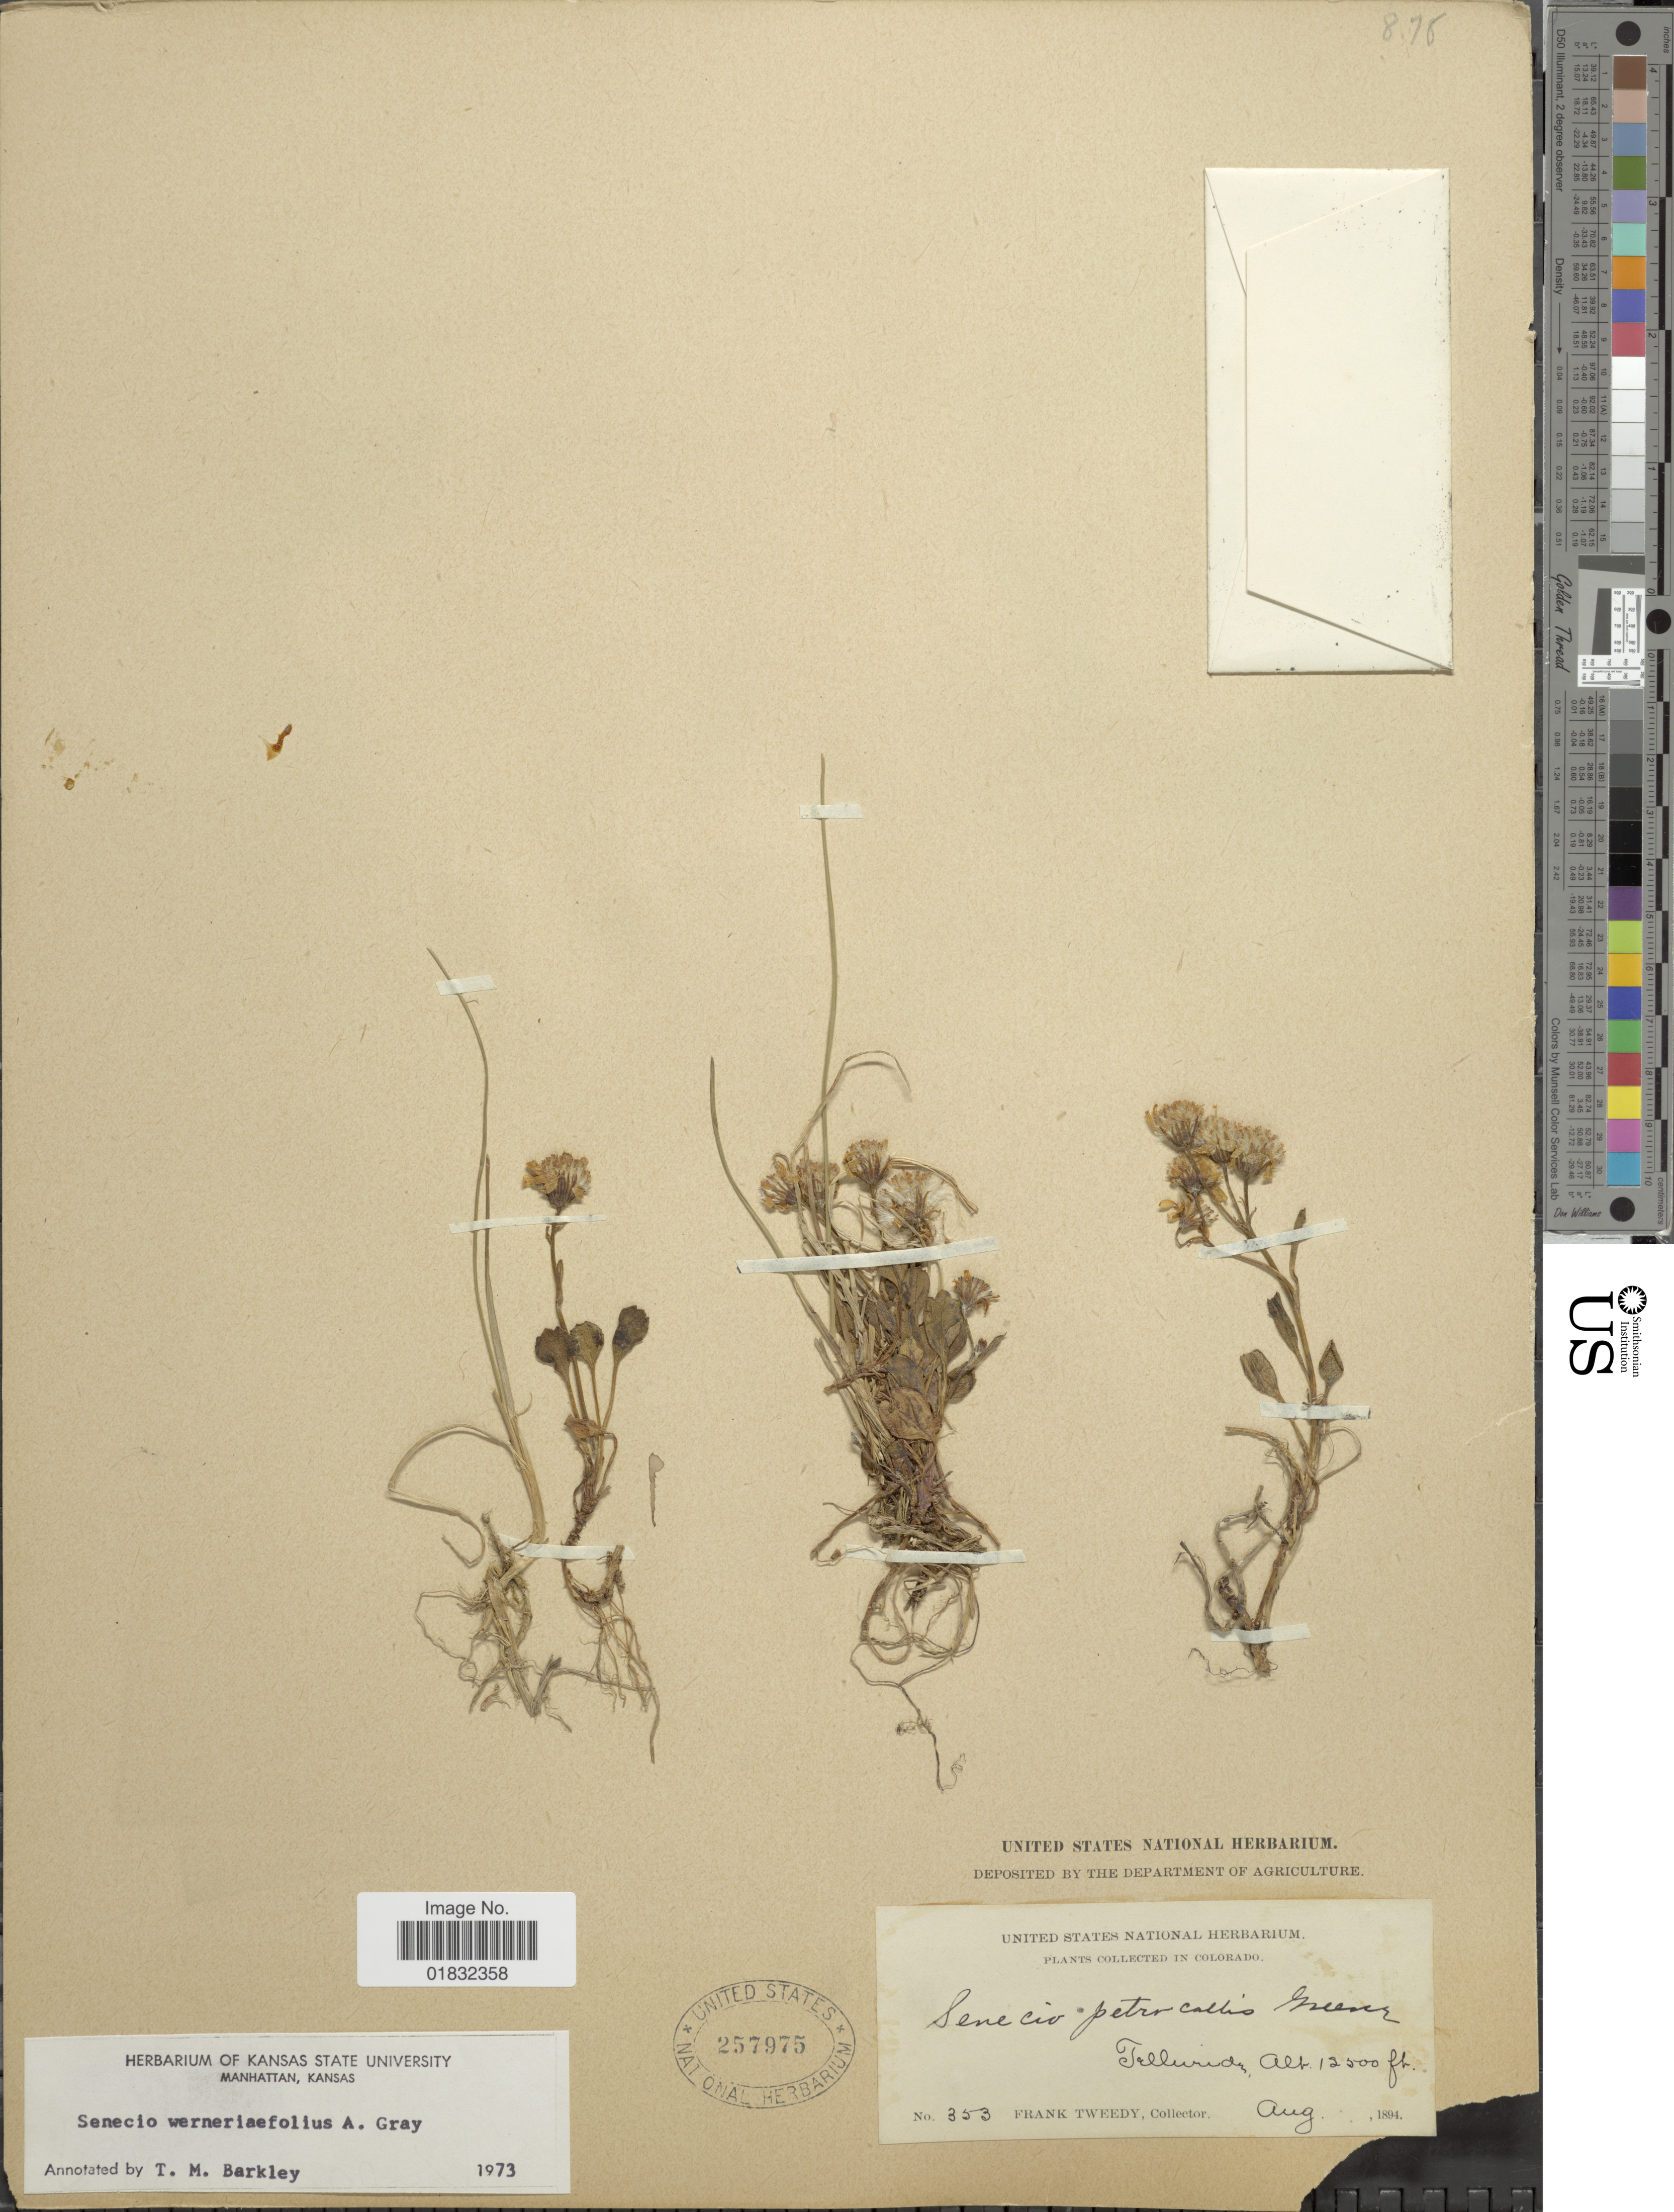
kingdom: Plantae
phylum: Tracheophyta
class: Magnoliopsida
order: Asterales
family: Asteraceae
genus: Packera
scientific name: Packera werneriifolia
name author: (A. Gray) W.A. Weber & Á. Löve ex Trock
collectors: F. Tweedy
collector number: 353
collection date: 1894-08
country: United States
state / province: Colorado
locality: Telluride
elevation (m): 3810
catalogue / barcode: US 257975